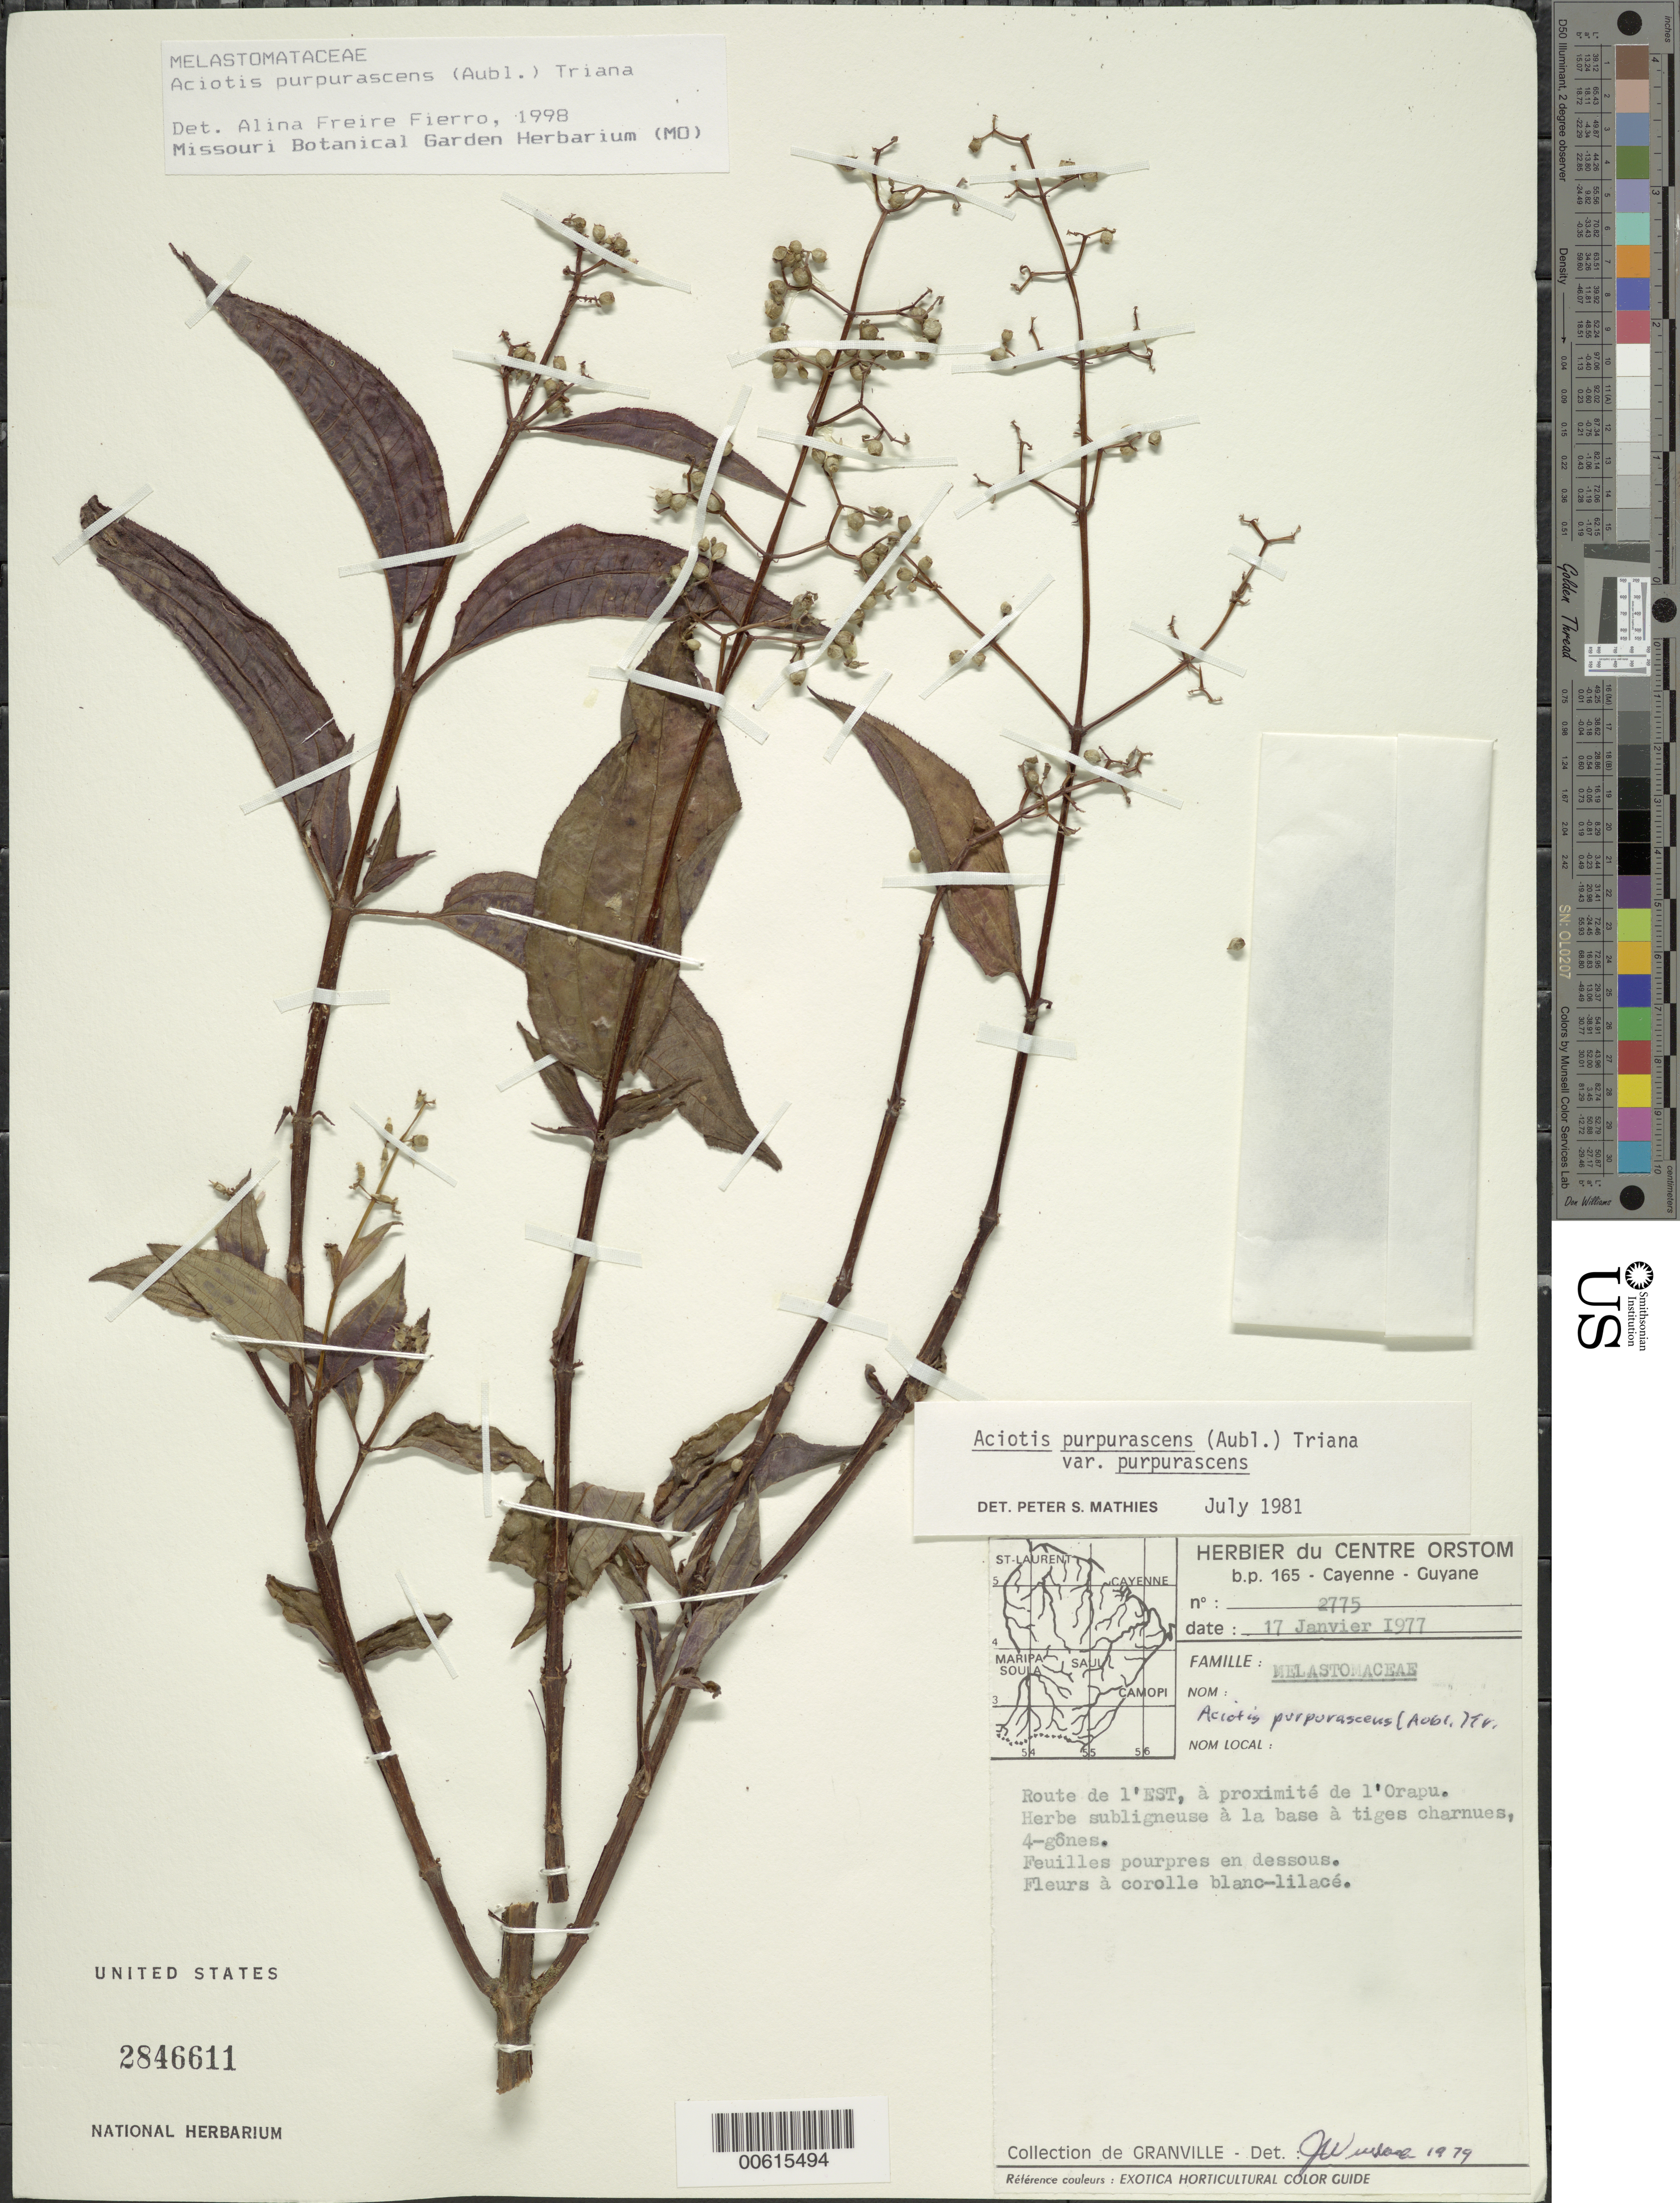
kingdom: Plantae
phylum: Tracheophyta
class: Magnoliopsida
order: Myrtales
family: Melastomataceae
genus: Aciotis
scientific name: Aciotis purpurascens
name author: (Aubl.) Triana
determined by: Freire-Fierro, A.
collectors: J.-J. de Granville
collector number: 2775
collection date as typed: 17-Jan-77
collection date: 1977-01-17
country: French Guiana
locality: Orapu, route de l'est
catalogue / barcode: US 2846611